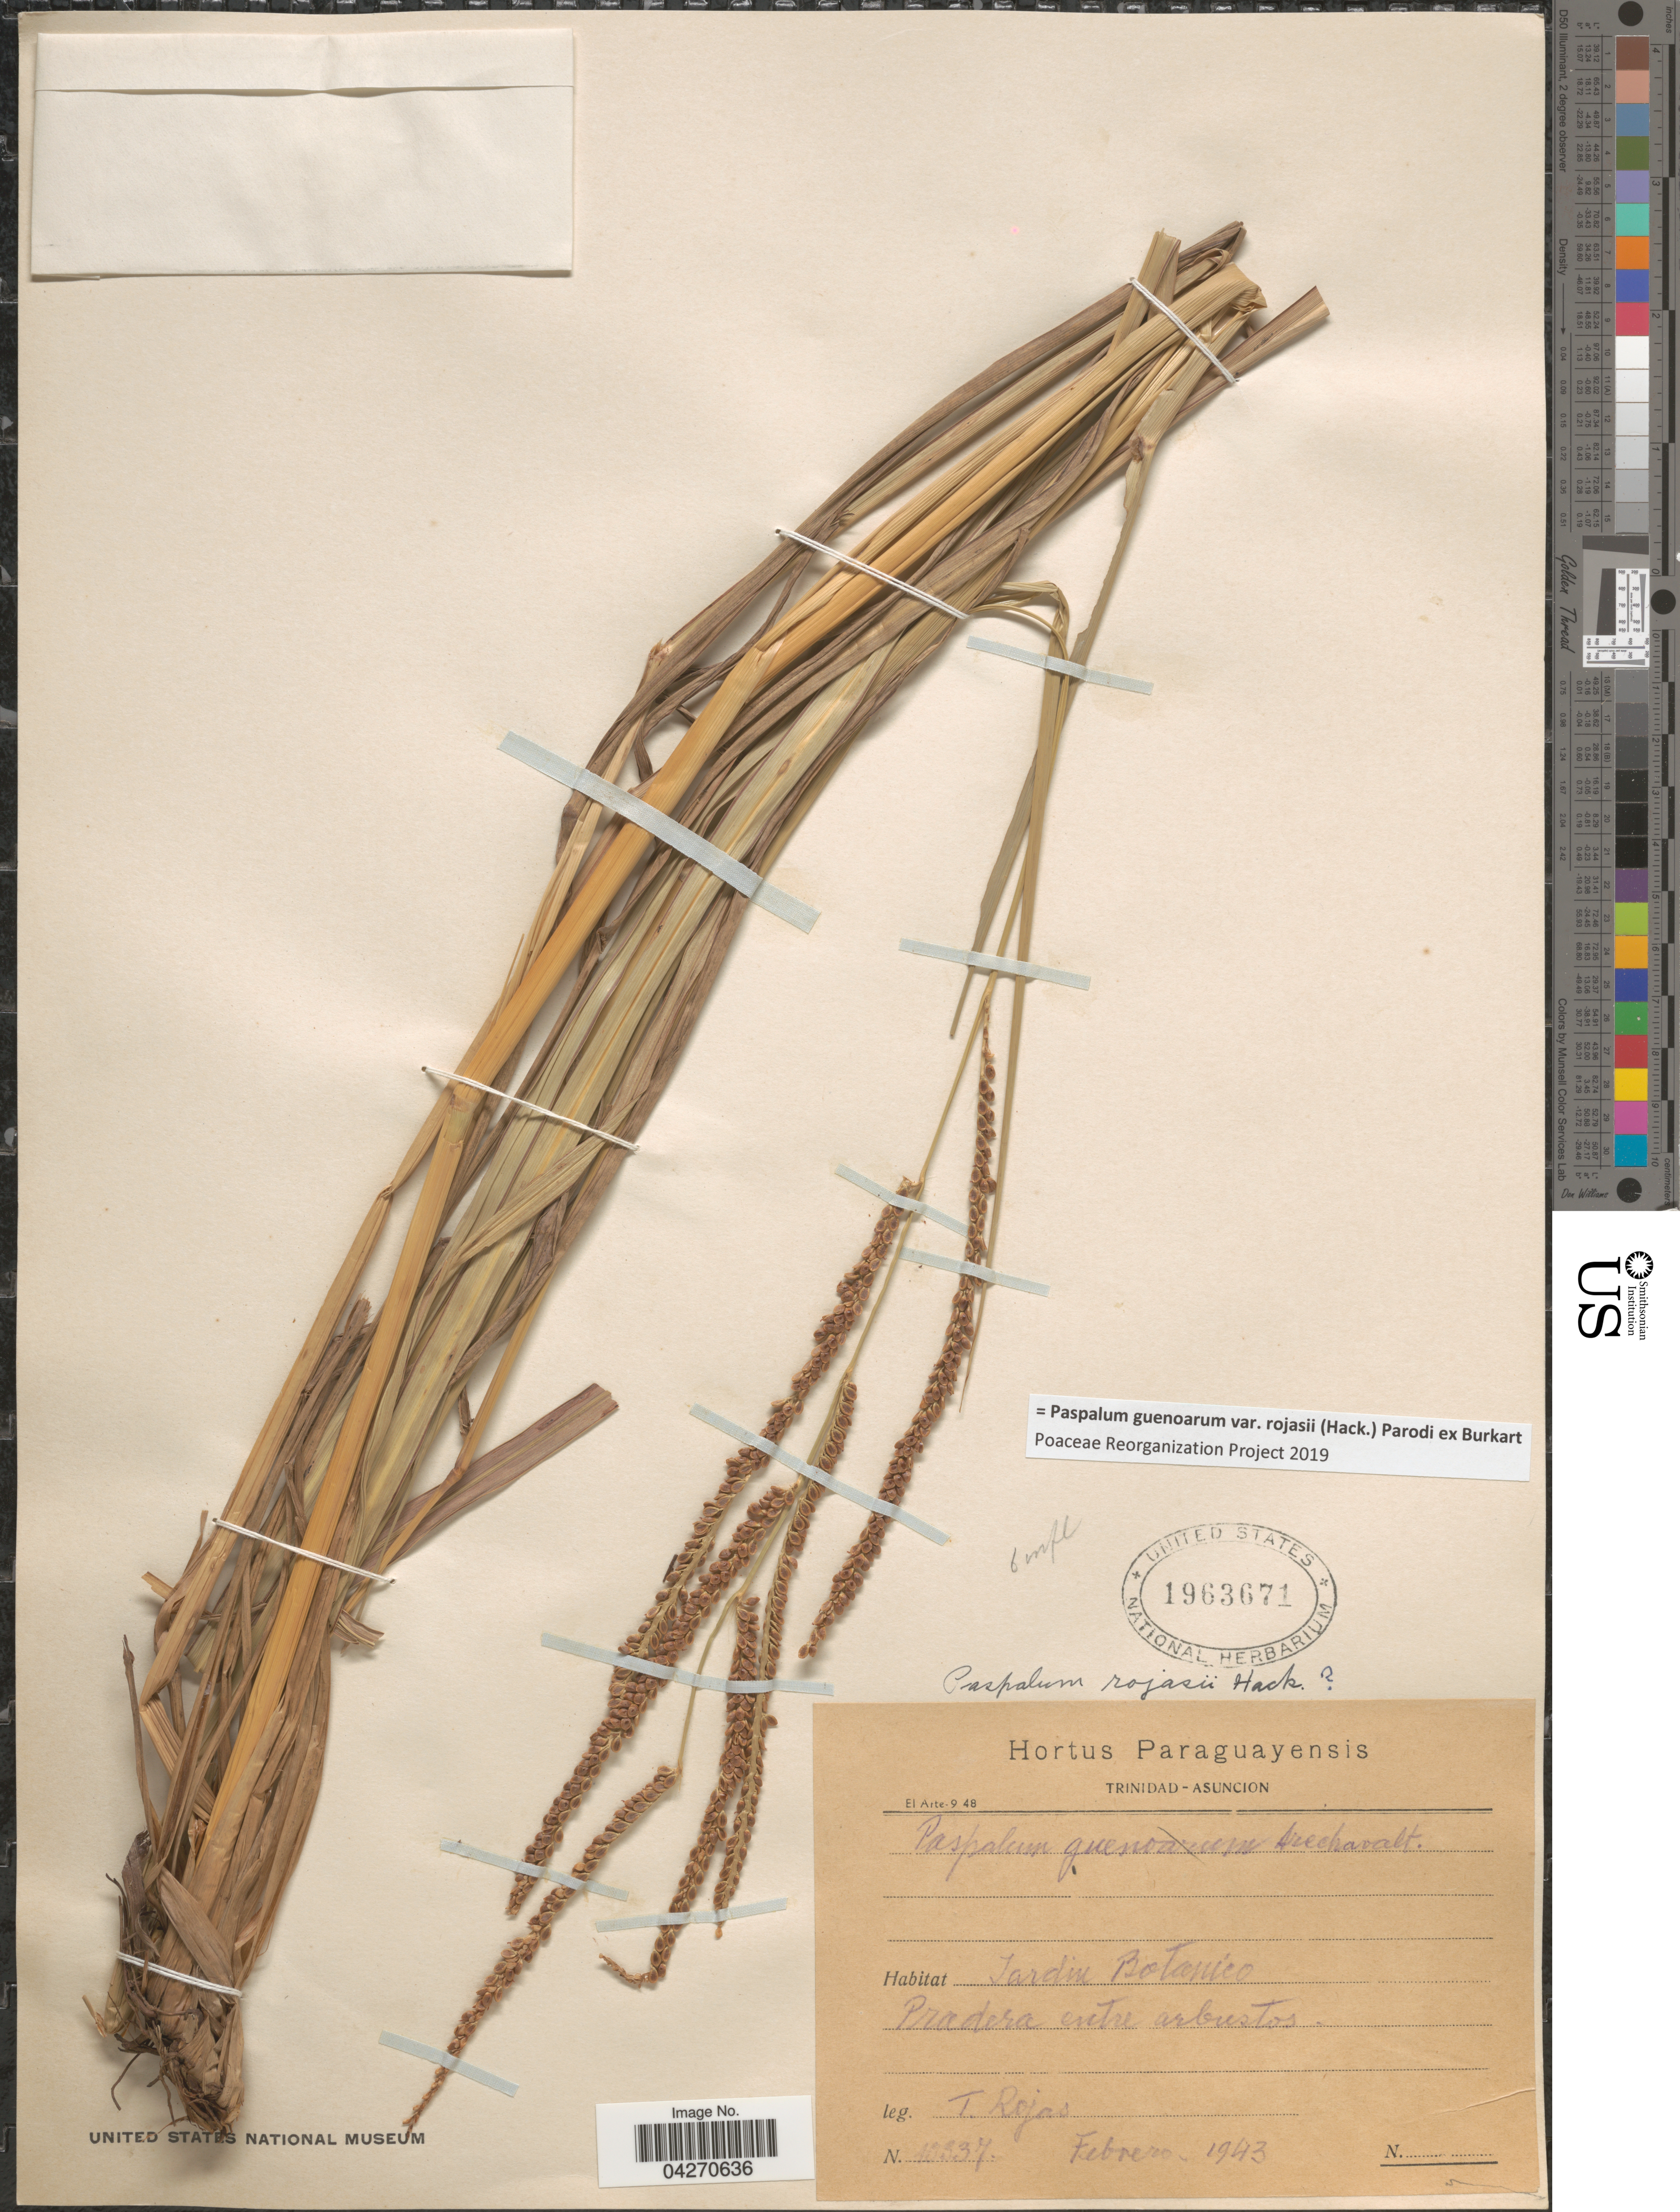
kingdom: Plantae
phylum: Tracheophyta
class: Liliopsida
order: Poales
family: Poaceae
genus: Paspalum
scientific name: Paspalum guenoarum var. rojasii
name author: (Hack.) Parodi ex Burkart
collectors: T. Rojas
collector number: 11337*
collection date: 1943-02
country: Paraguay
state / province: Asuncion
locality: Jardin Botanico. Pradera entre arbustos.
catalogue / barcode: US 1963671